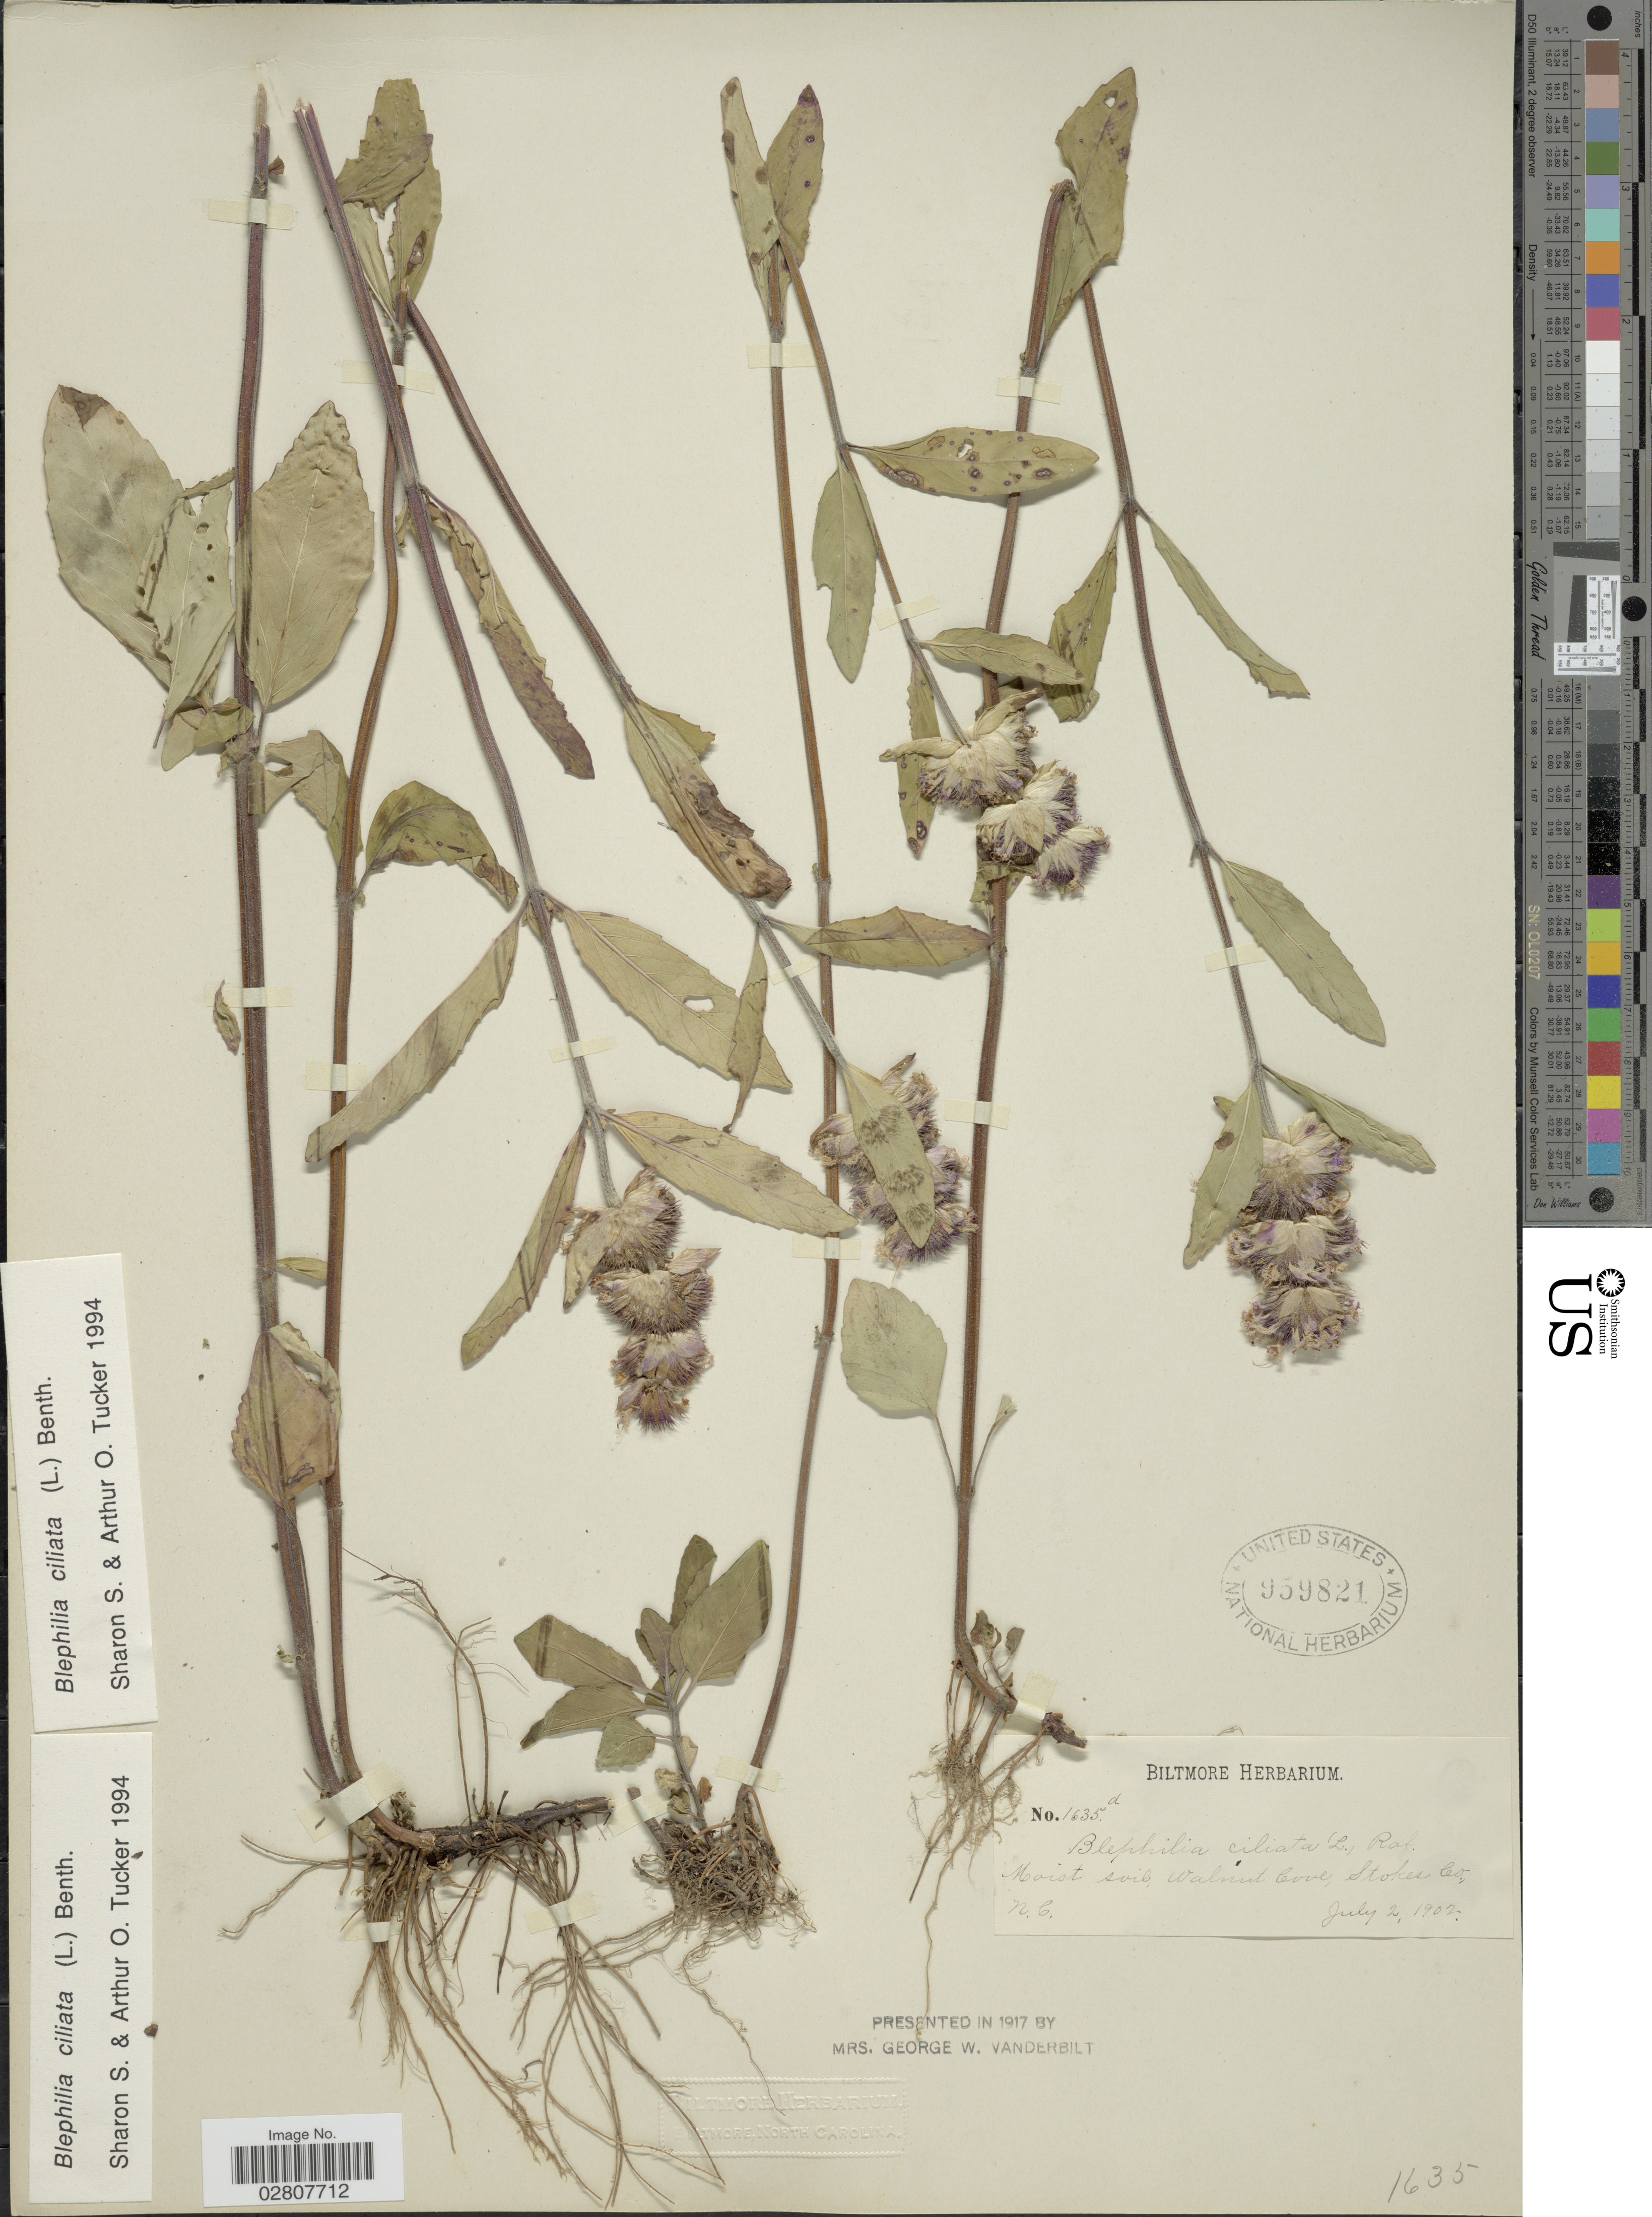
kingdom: Plantae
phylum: Tracheophyta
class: Magnoliopsida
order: Lamiales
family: Lamiaceae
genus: Blephilia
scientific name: Blephilia ciliata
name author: (L.) Raf. ex Benth.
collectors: ex herb. Biltmore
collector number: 1635d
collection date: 1902-07-02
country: United States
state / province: North Carolina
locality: Walnut Cove, Stokes Co.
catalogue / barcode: US 959821